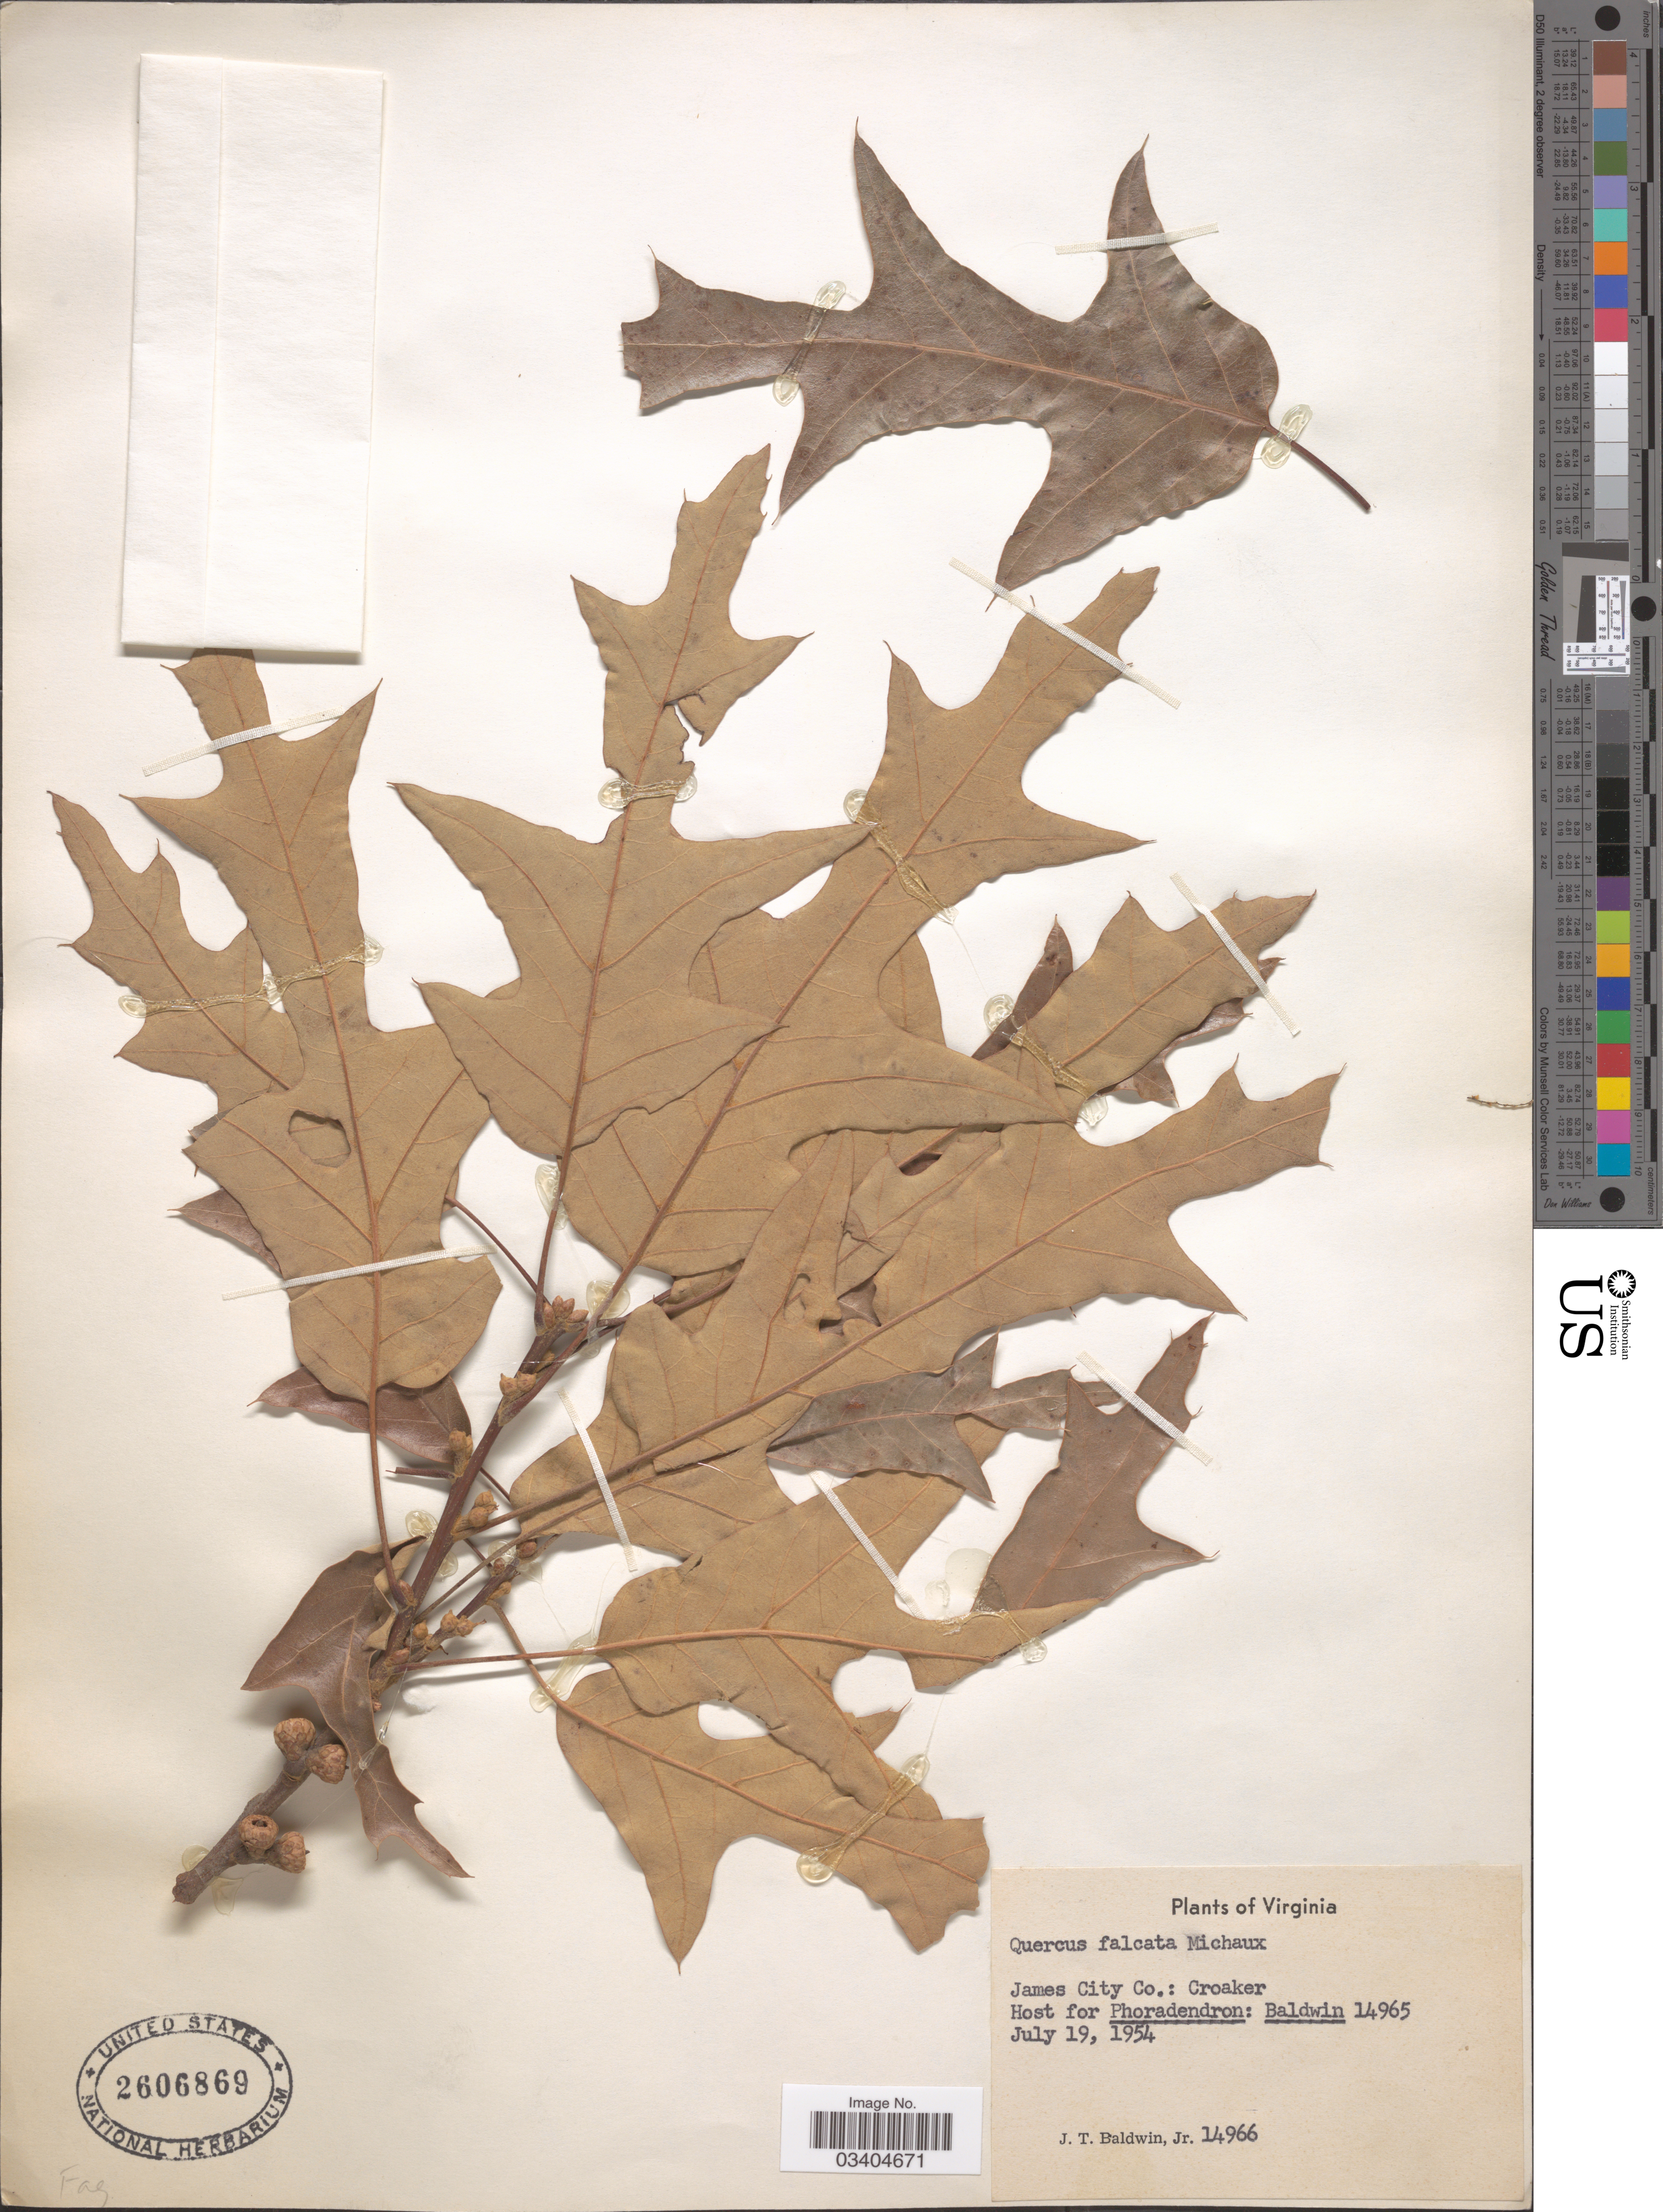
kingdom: Plantae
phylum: Tracheophyta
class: Magnoliopsida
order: Fagales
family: Fagaceae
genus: Quercus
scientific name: Quercus falcata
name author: Michx.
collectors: J. T. Baldwin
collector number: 14966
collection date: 1954-07-19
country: United States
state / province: Virginia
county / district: James City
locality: James City Co.: Croaker.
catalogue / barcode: US 2606869